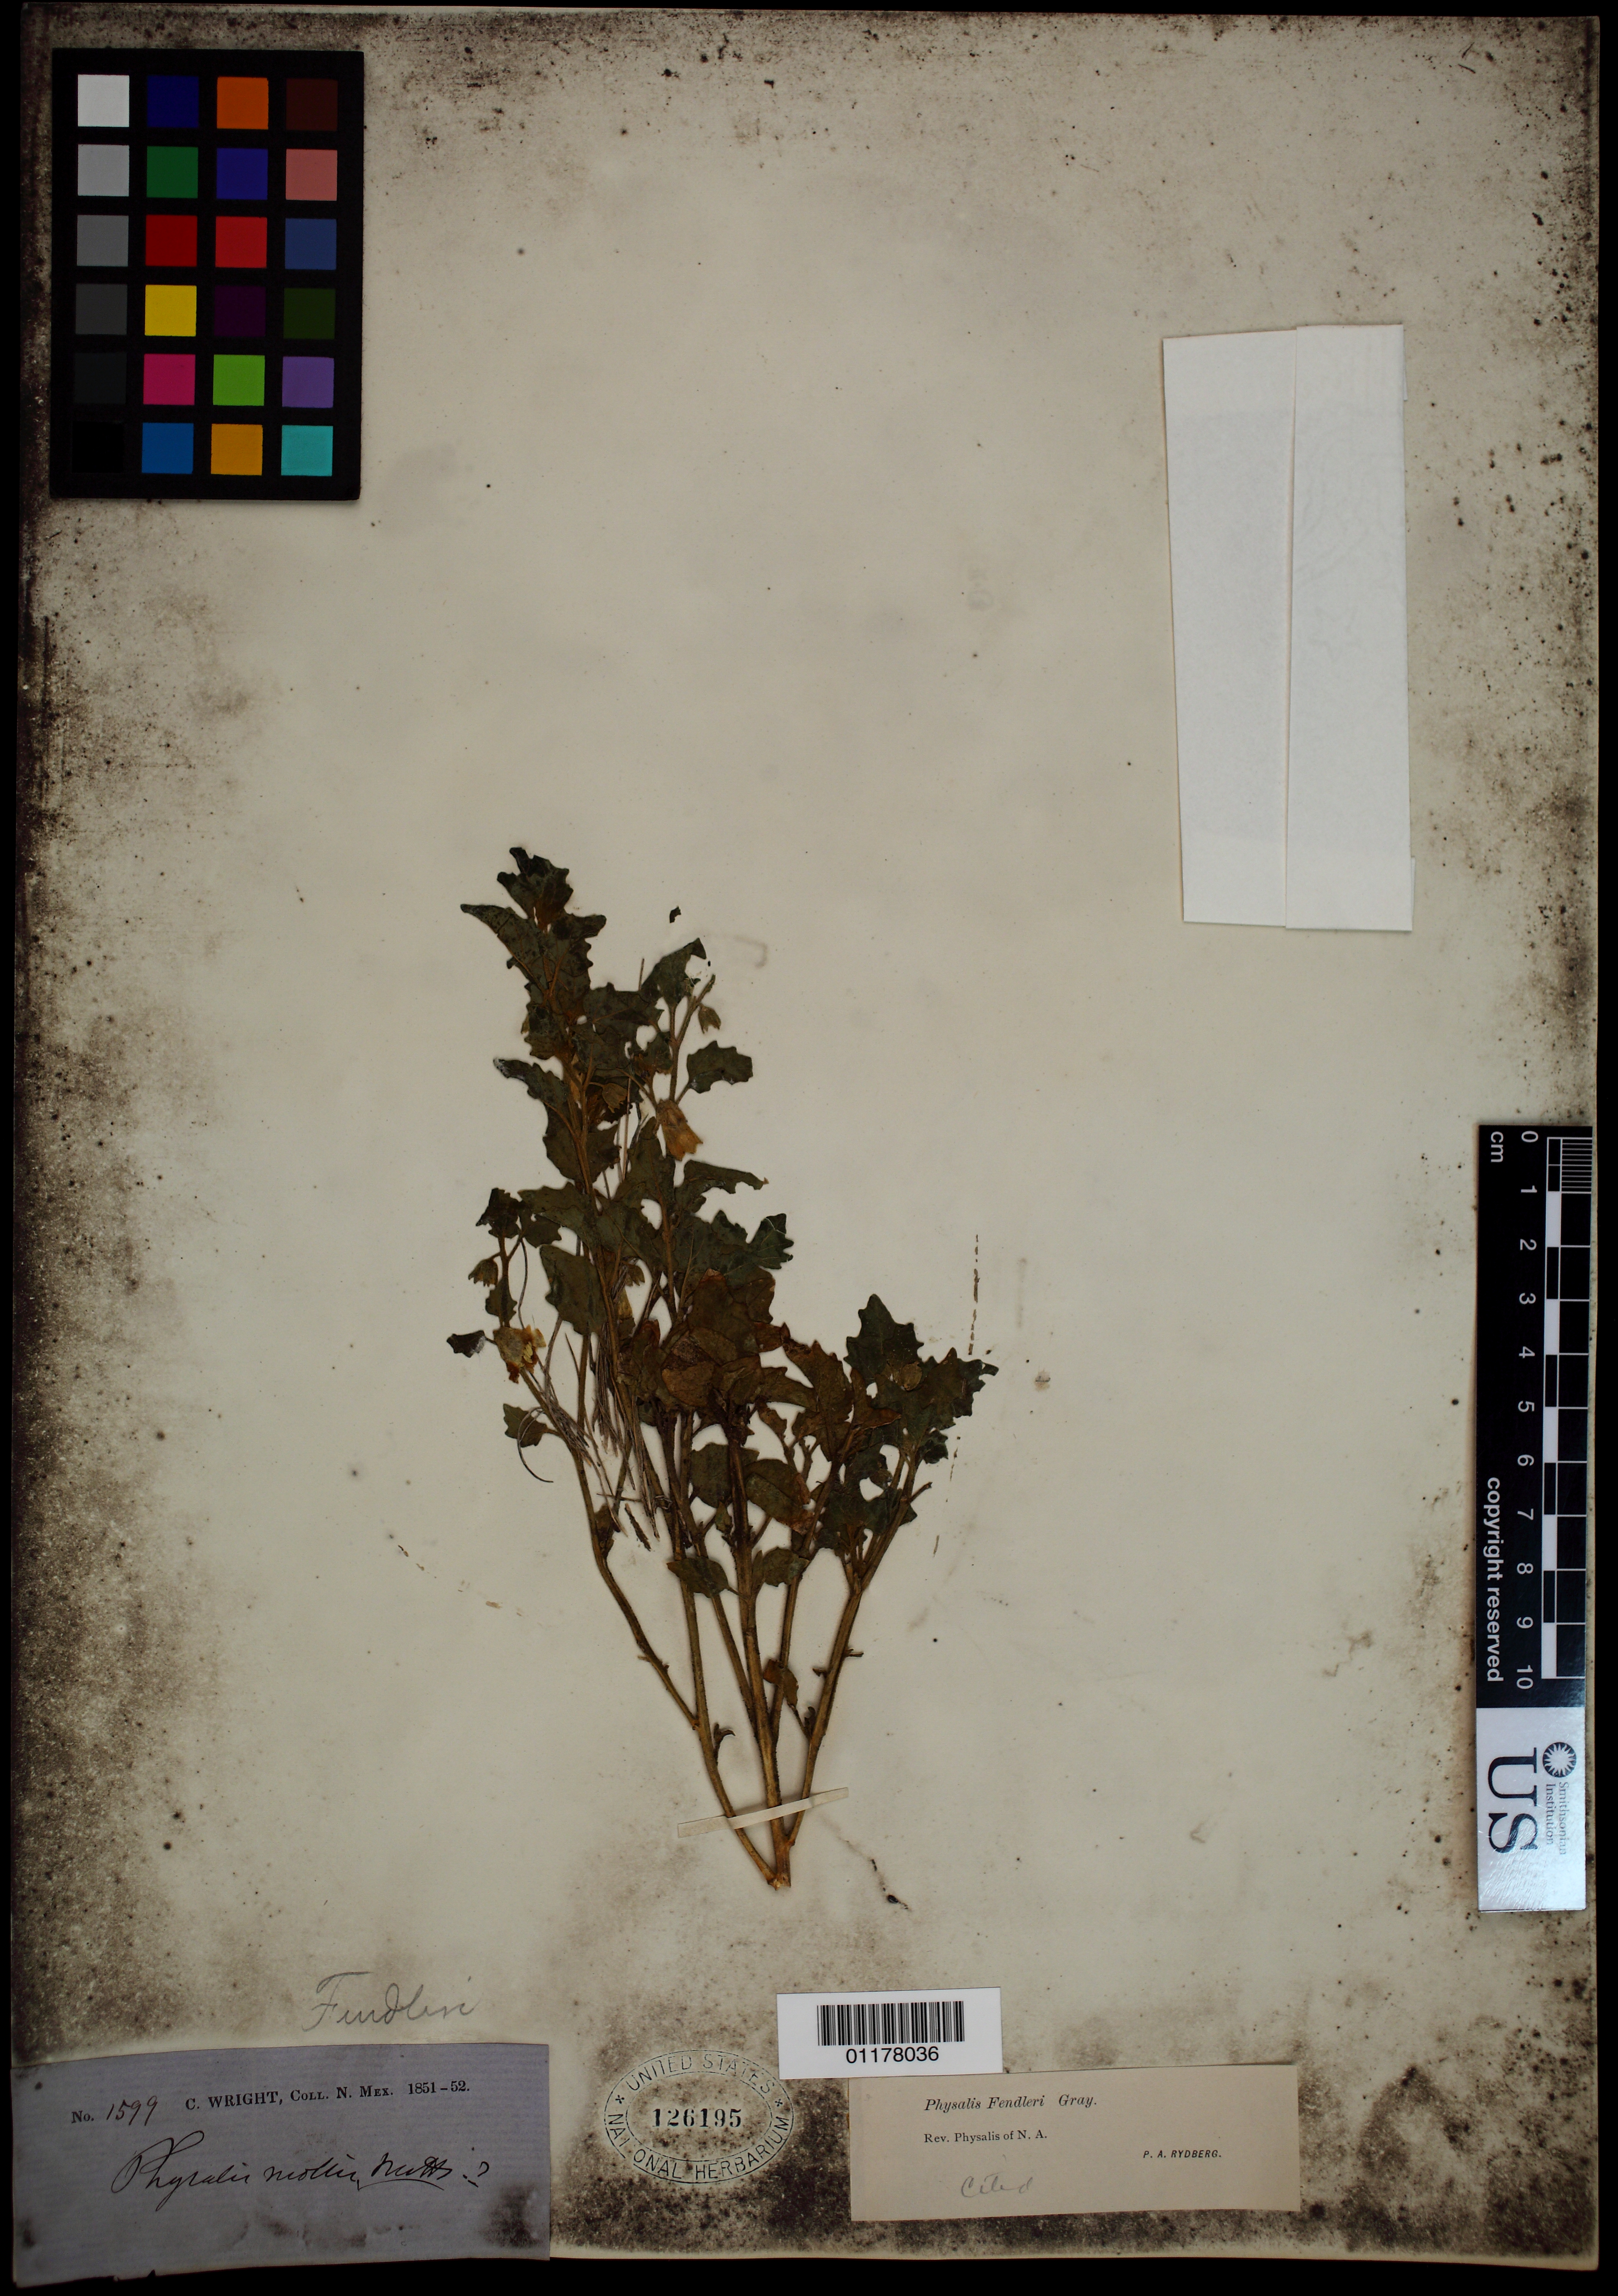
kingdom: Plantae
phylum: Tracheophyta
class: Magnoliopsida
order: Solanales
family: Solanaceae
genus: Physalis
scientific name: Physalis fendleri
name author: A. Gray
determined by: Rydberg, P. A.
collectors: C. Wright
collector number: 1599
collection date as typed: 1851 to -- --- 1852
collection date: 1851/1852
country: United States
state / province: New Mexico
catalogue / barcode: US 126195